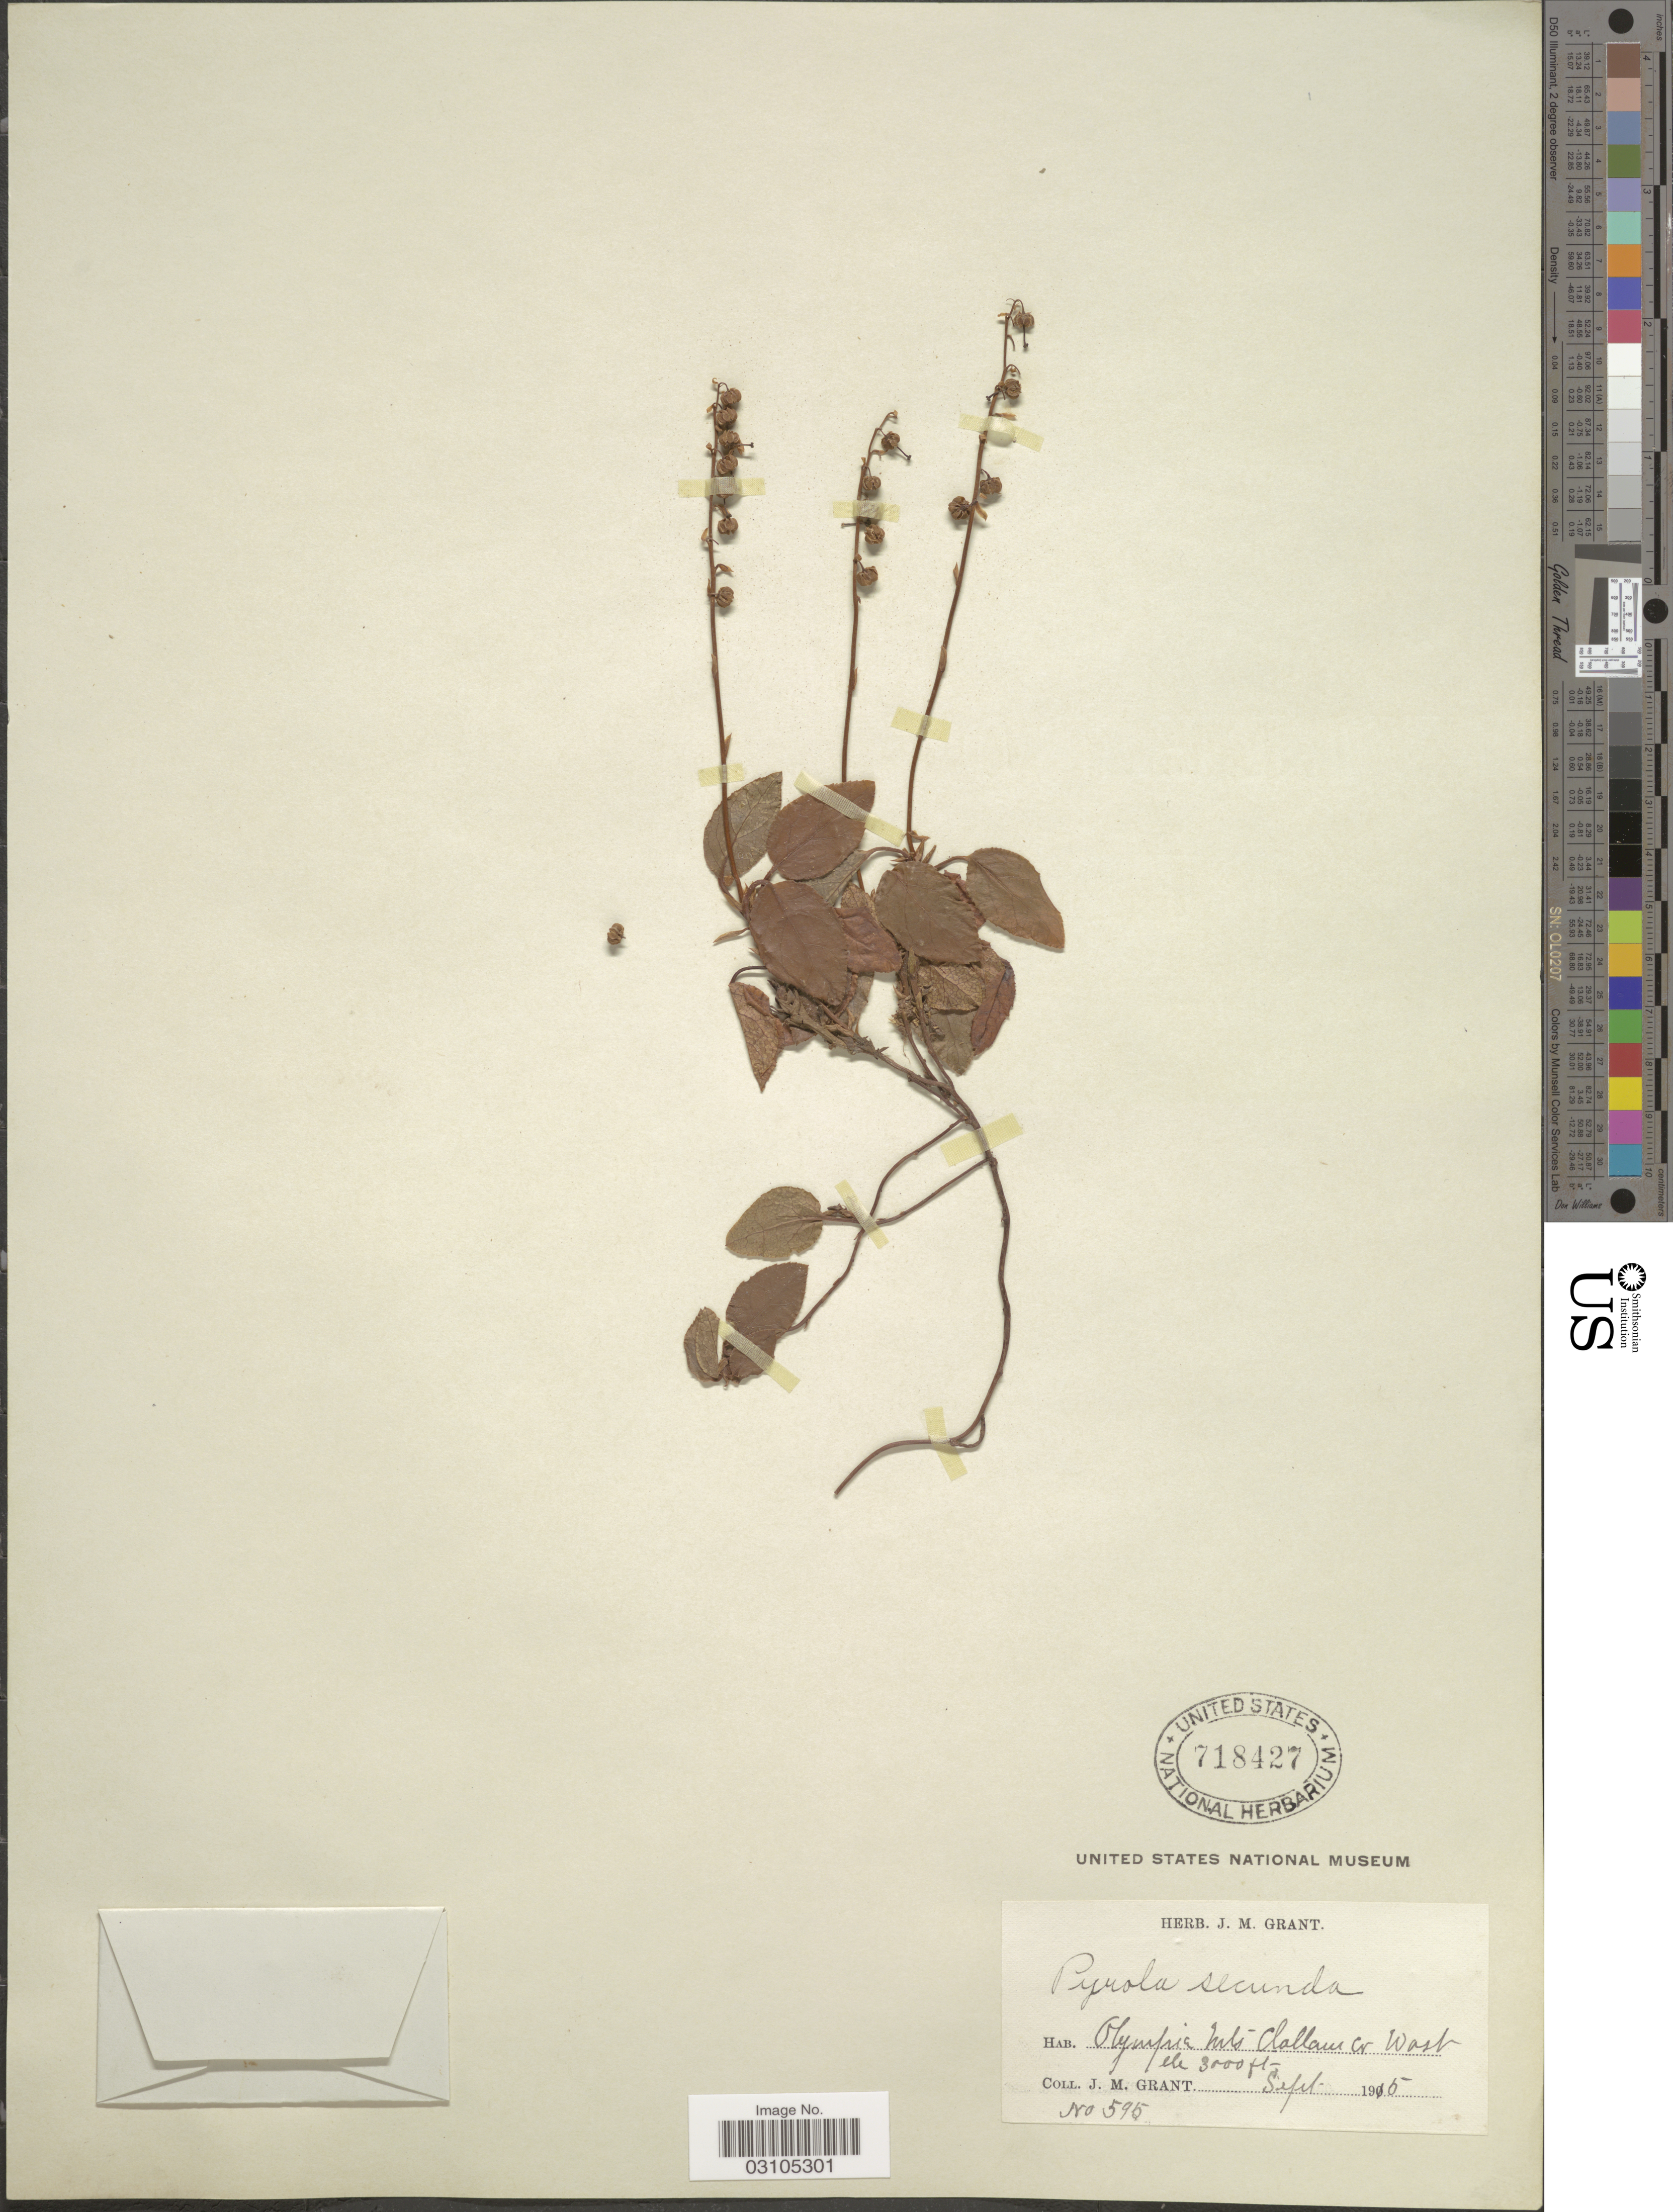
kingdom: Plantae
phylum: Tracheophyta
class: Magnoliopsida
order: Ericales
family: Ericaceae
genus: Orthilia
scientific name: Orthilia secunda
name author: (L.) House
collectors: J. M. Grant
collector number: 595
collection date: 1915-09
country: United States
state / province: Washington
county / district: Clallam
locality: Olympic Mts Clallam Co.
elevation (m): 914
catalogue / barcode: US 718427